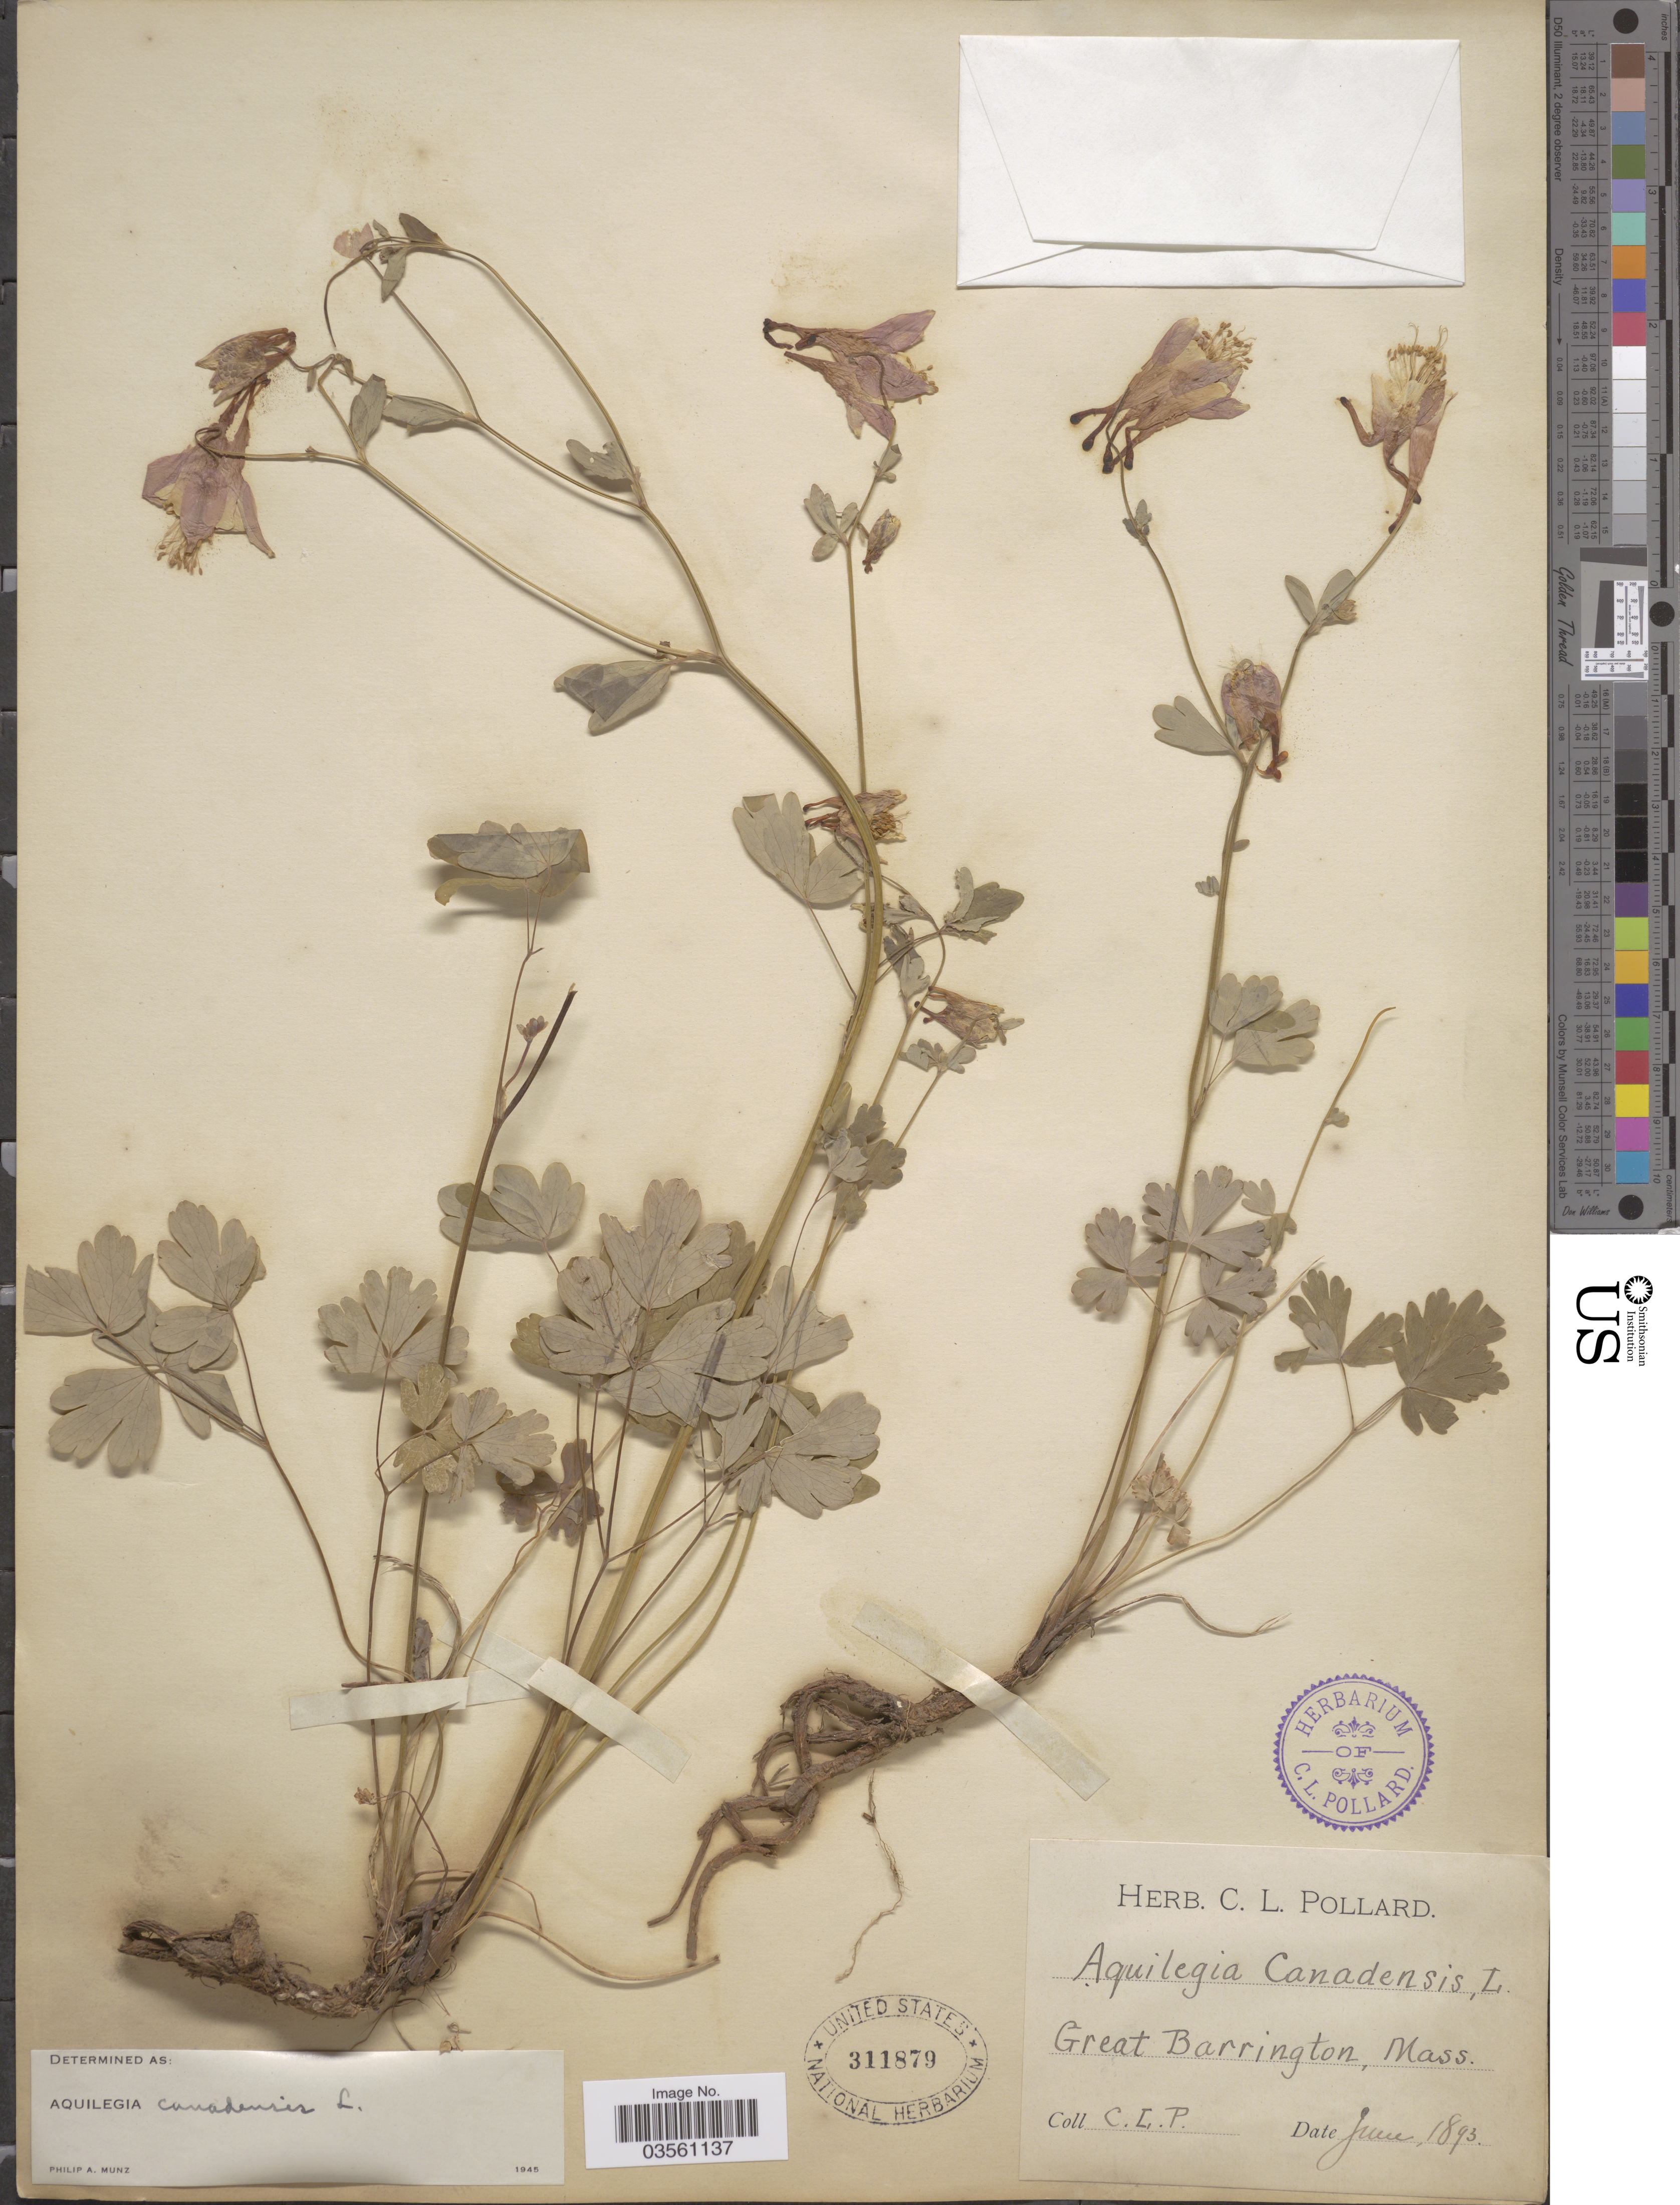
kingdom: Plantae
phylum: Tracheophyta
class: Magnoliopsida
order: Ranunculales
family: Ranunculaceae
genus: Aquilegia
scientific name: Aquilegia canadensis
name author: L.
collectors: C. L. Pollard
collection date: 1893-06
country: United States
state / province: Massachusetts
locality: Great Barrington.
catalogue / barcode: US 311879